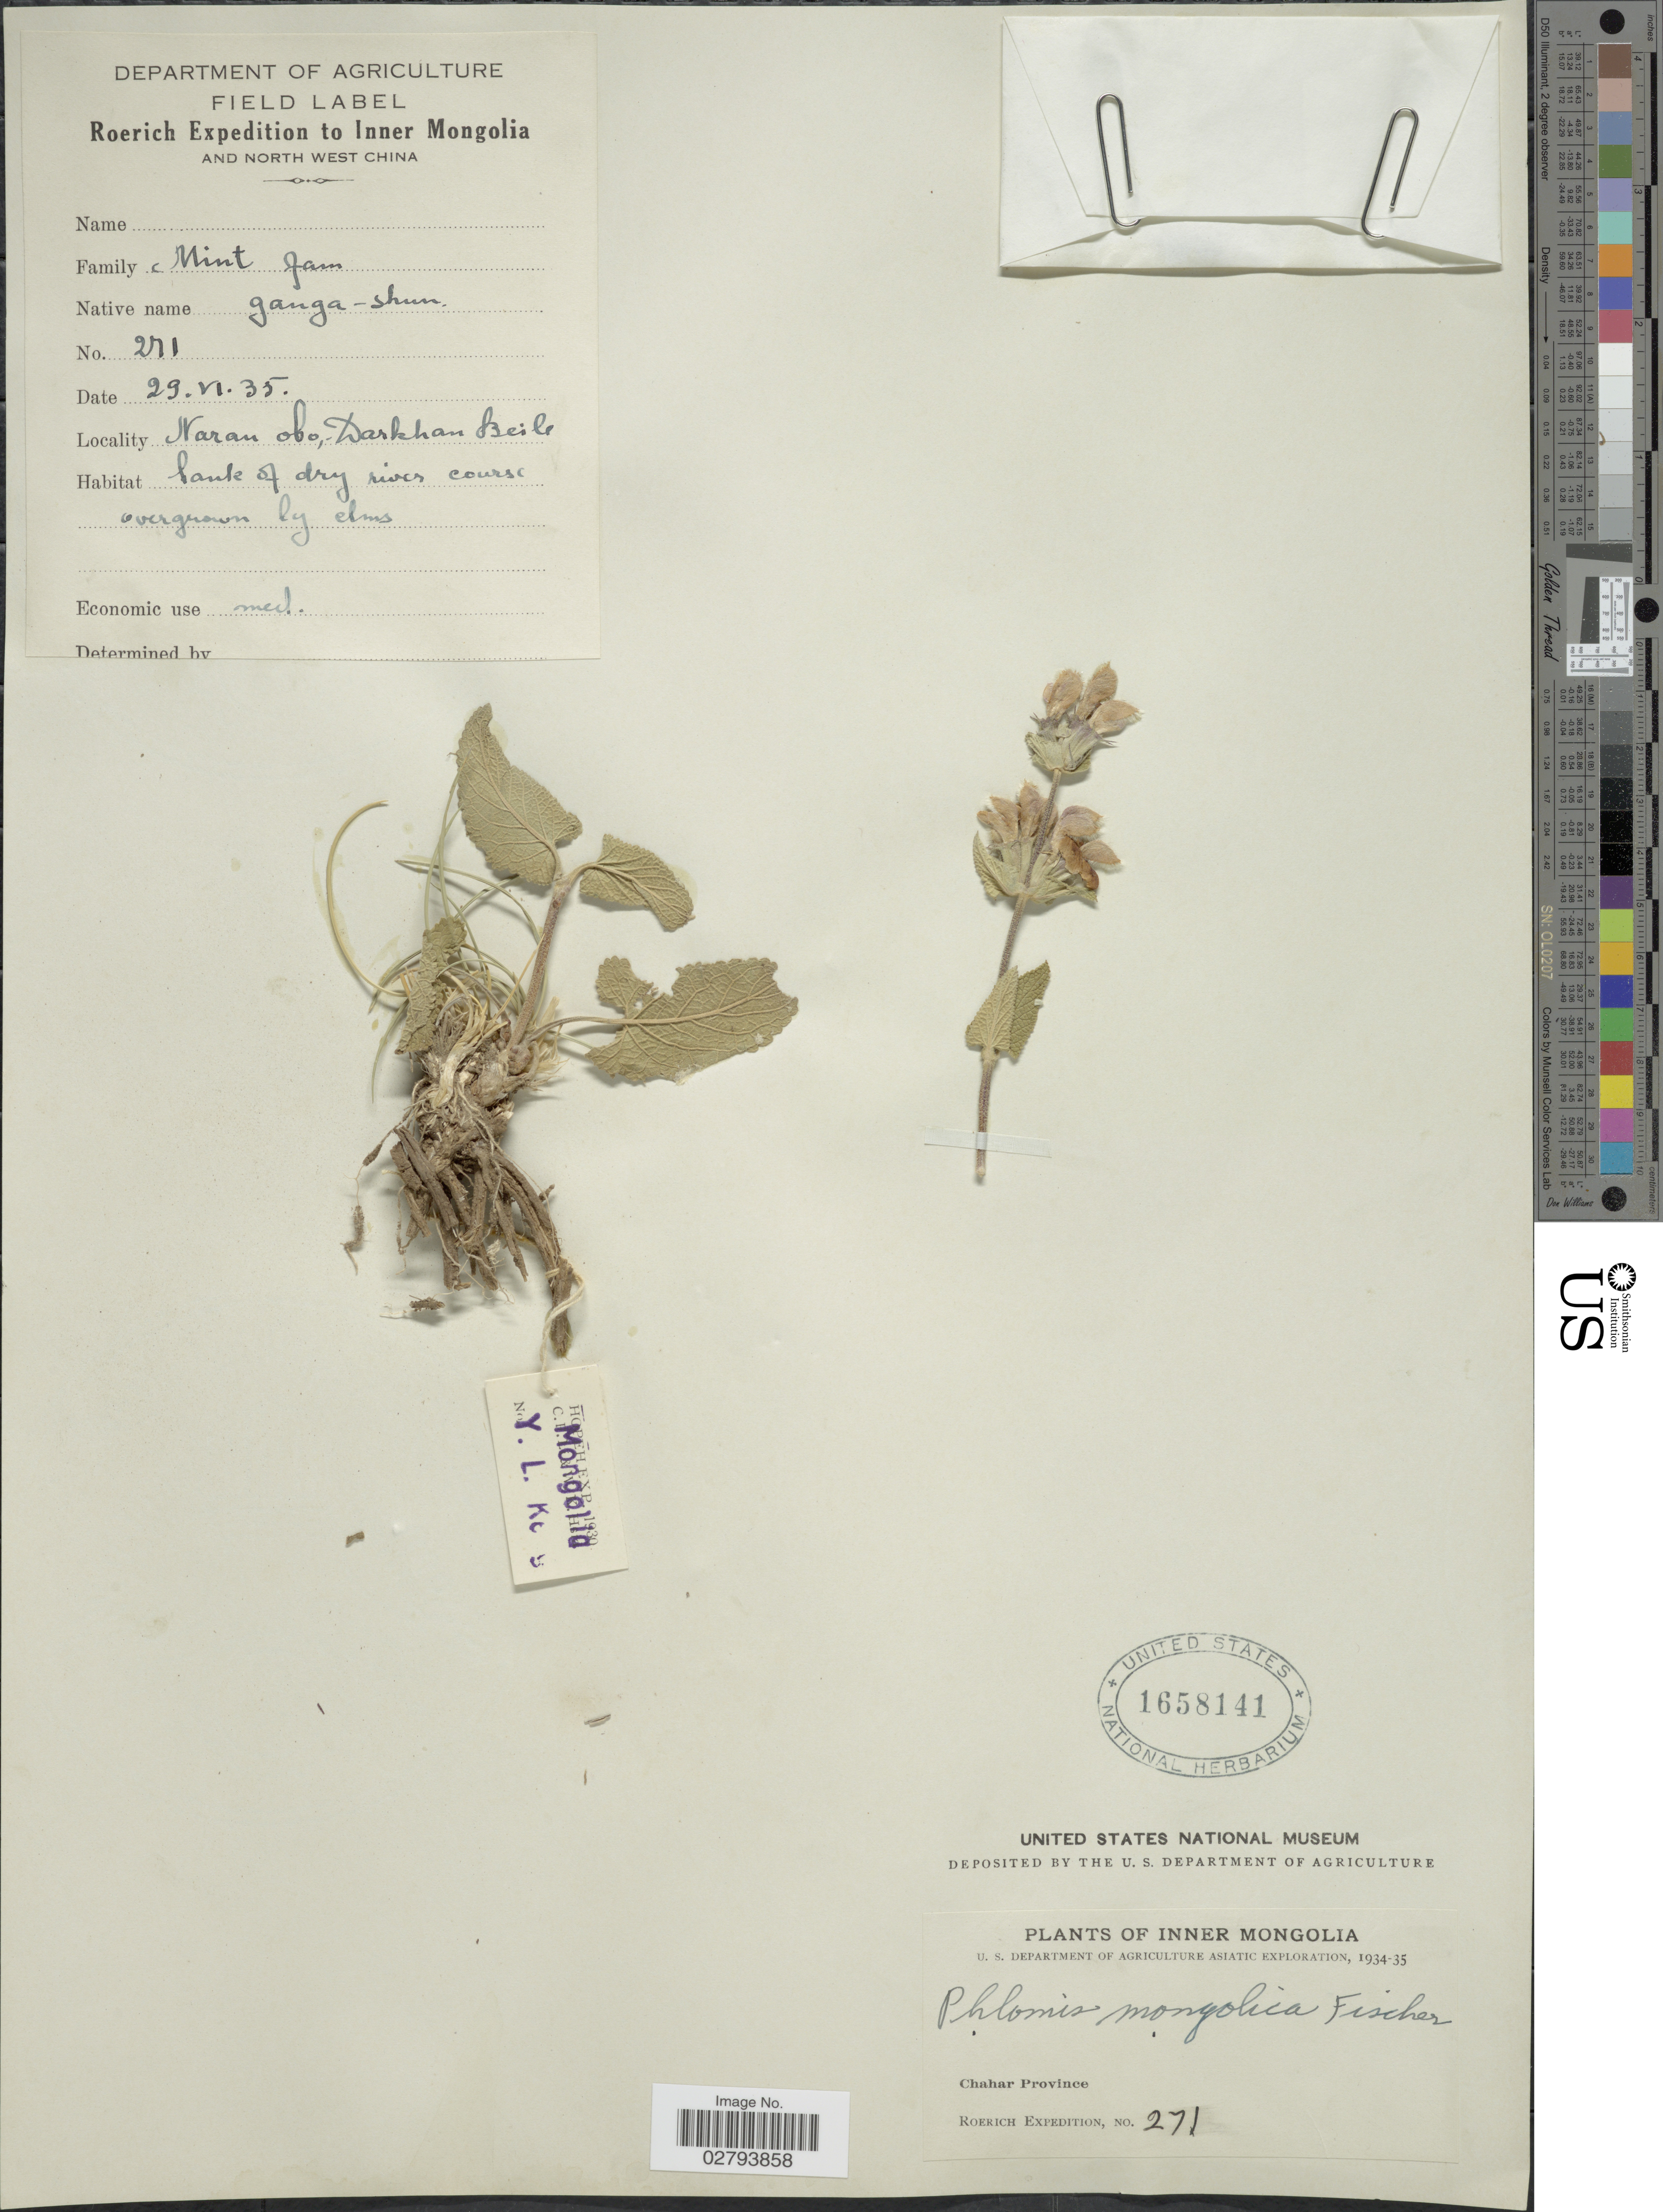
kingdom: Plantae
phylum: Tracheophyta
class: Magnoliopsida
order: Lamiales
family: Lamiaceae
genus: Phlomoides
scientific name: Phlomoides mongolica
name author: (Turcz.) Kamelin & A.L. Budantzev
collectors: -. Roerich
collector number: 271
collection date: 1935-06-29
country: China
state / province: Nei Monggol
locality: Inner Mongolia, Chahar Province, Naran abo; Darkhan Beile [interpreted].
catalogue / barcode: US 1658141